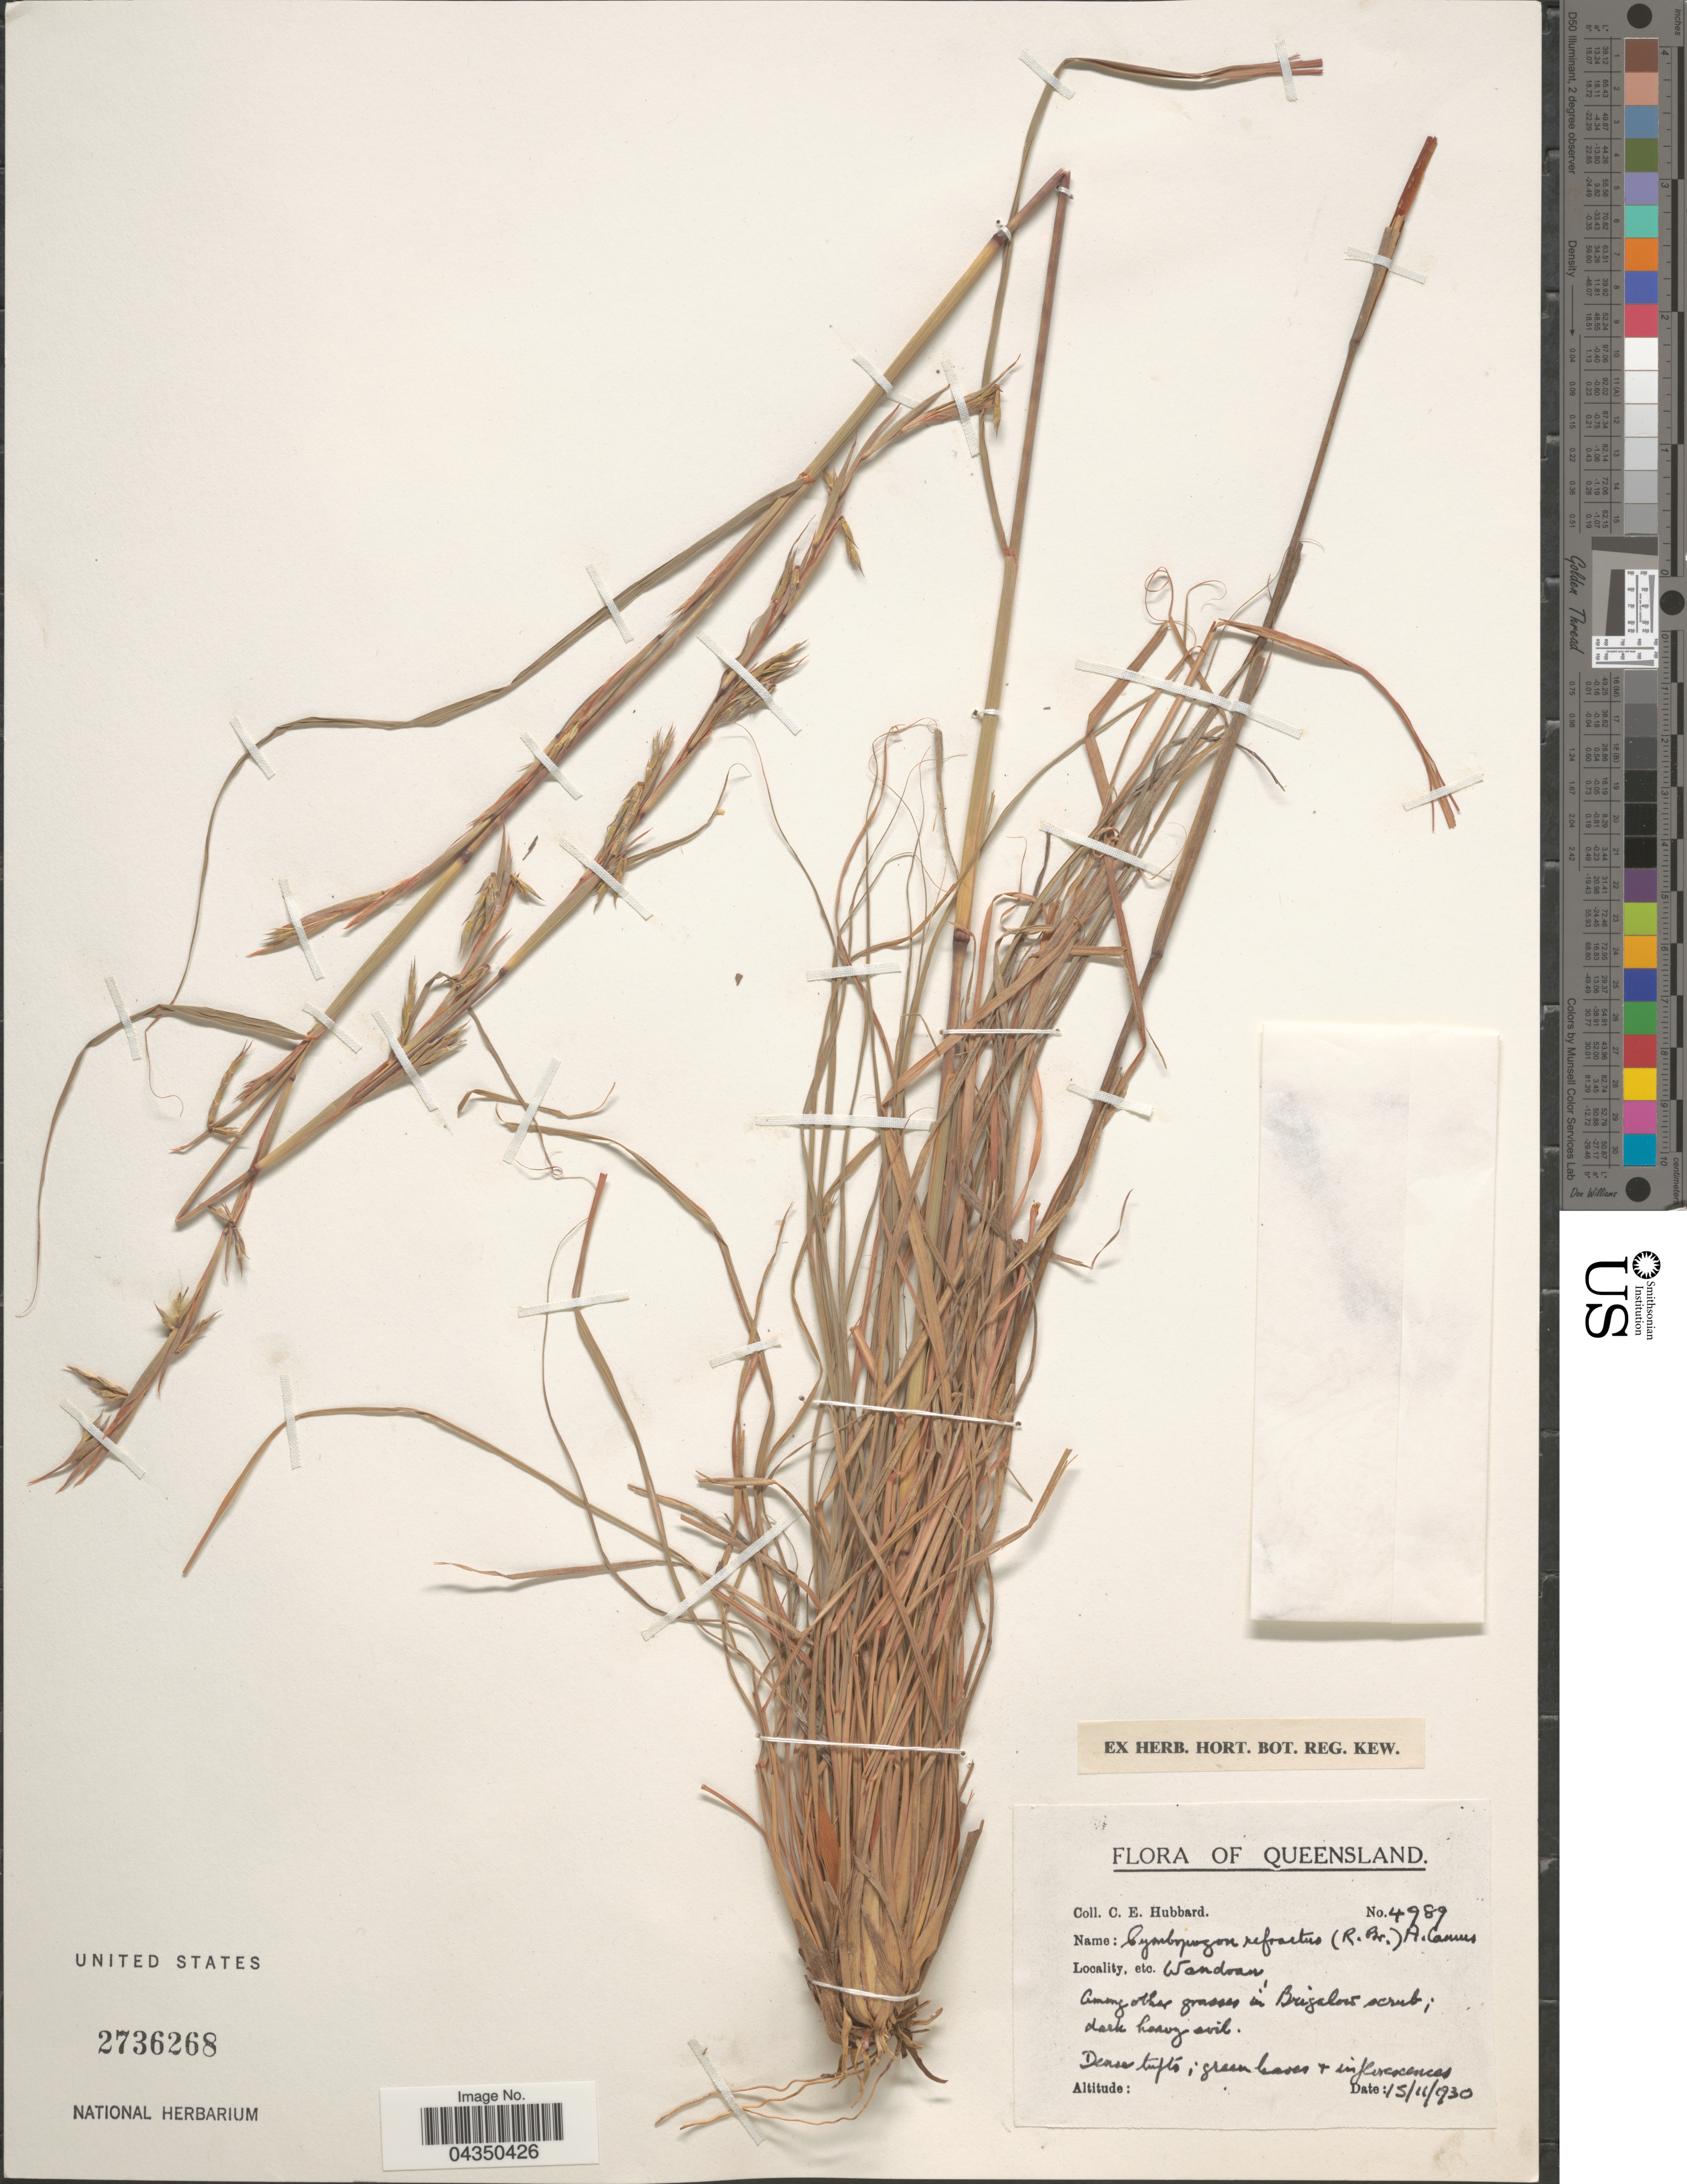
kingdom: Plantae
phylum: Tracheophyta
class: Liliopsida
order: Poales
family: Poaceae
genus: Cymbopogon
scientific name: Cymbopogon refractus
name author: (R. Br.) A. Camus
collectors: C. E. Hubbard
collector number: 4989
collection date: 1930-11-15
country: Australia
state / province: Queensland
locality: Wandran.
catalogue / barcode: US 2736268